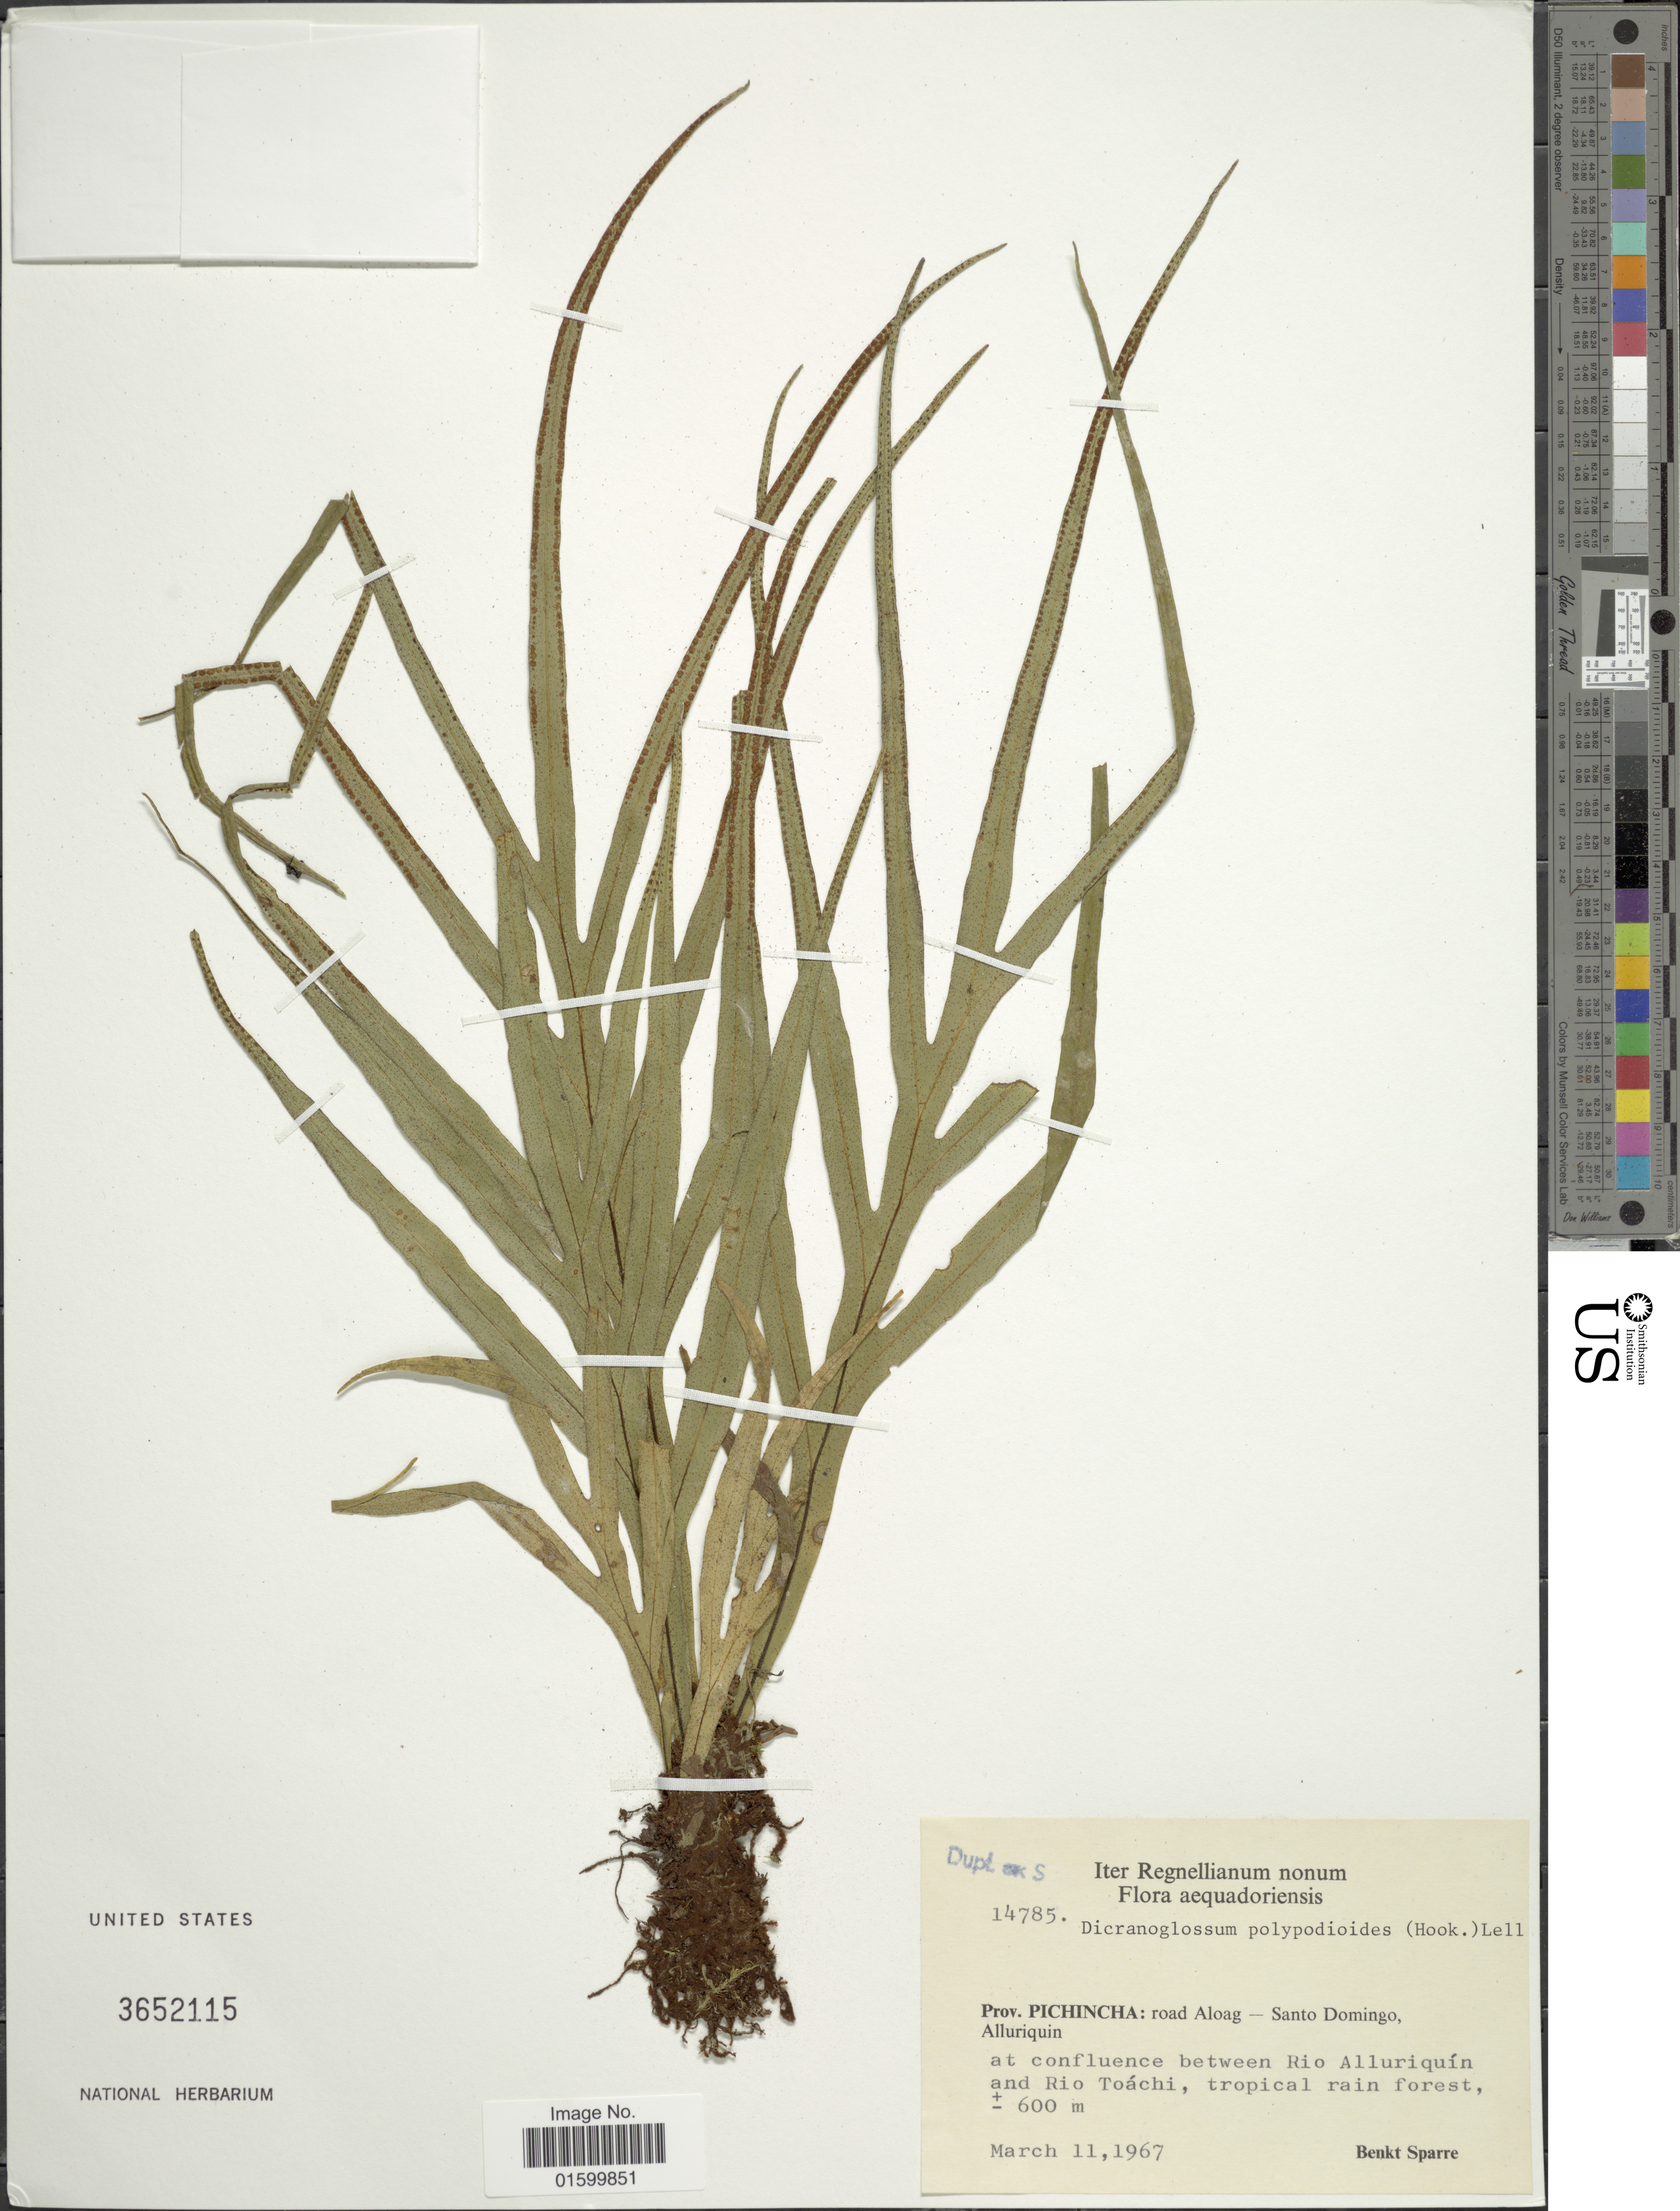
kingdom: Plantae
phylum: Tracheophyta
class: Polypodiopsida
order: Polypodiales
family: Polypodiaceae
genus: Pleopeltis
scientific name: Pleopeltis polypodioides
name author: (L.) E.G. Andrews & Windham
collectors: B. Sparre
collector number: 14785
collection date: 1967-03-11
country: Ecuador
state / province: Pichincha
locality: Aequadoriensis, Prov. Pichincha: road Aloag, Santo Domingo, Alluriquin, at confluence between Rio Alluriquin and Rio Toachi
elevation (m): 600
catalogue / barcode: US 3652115